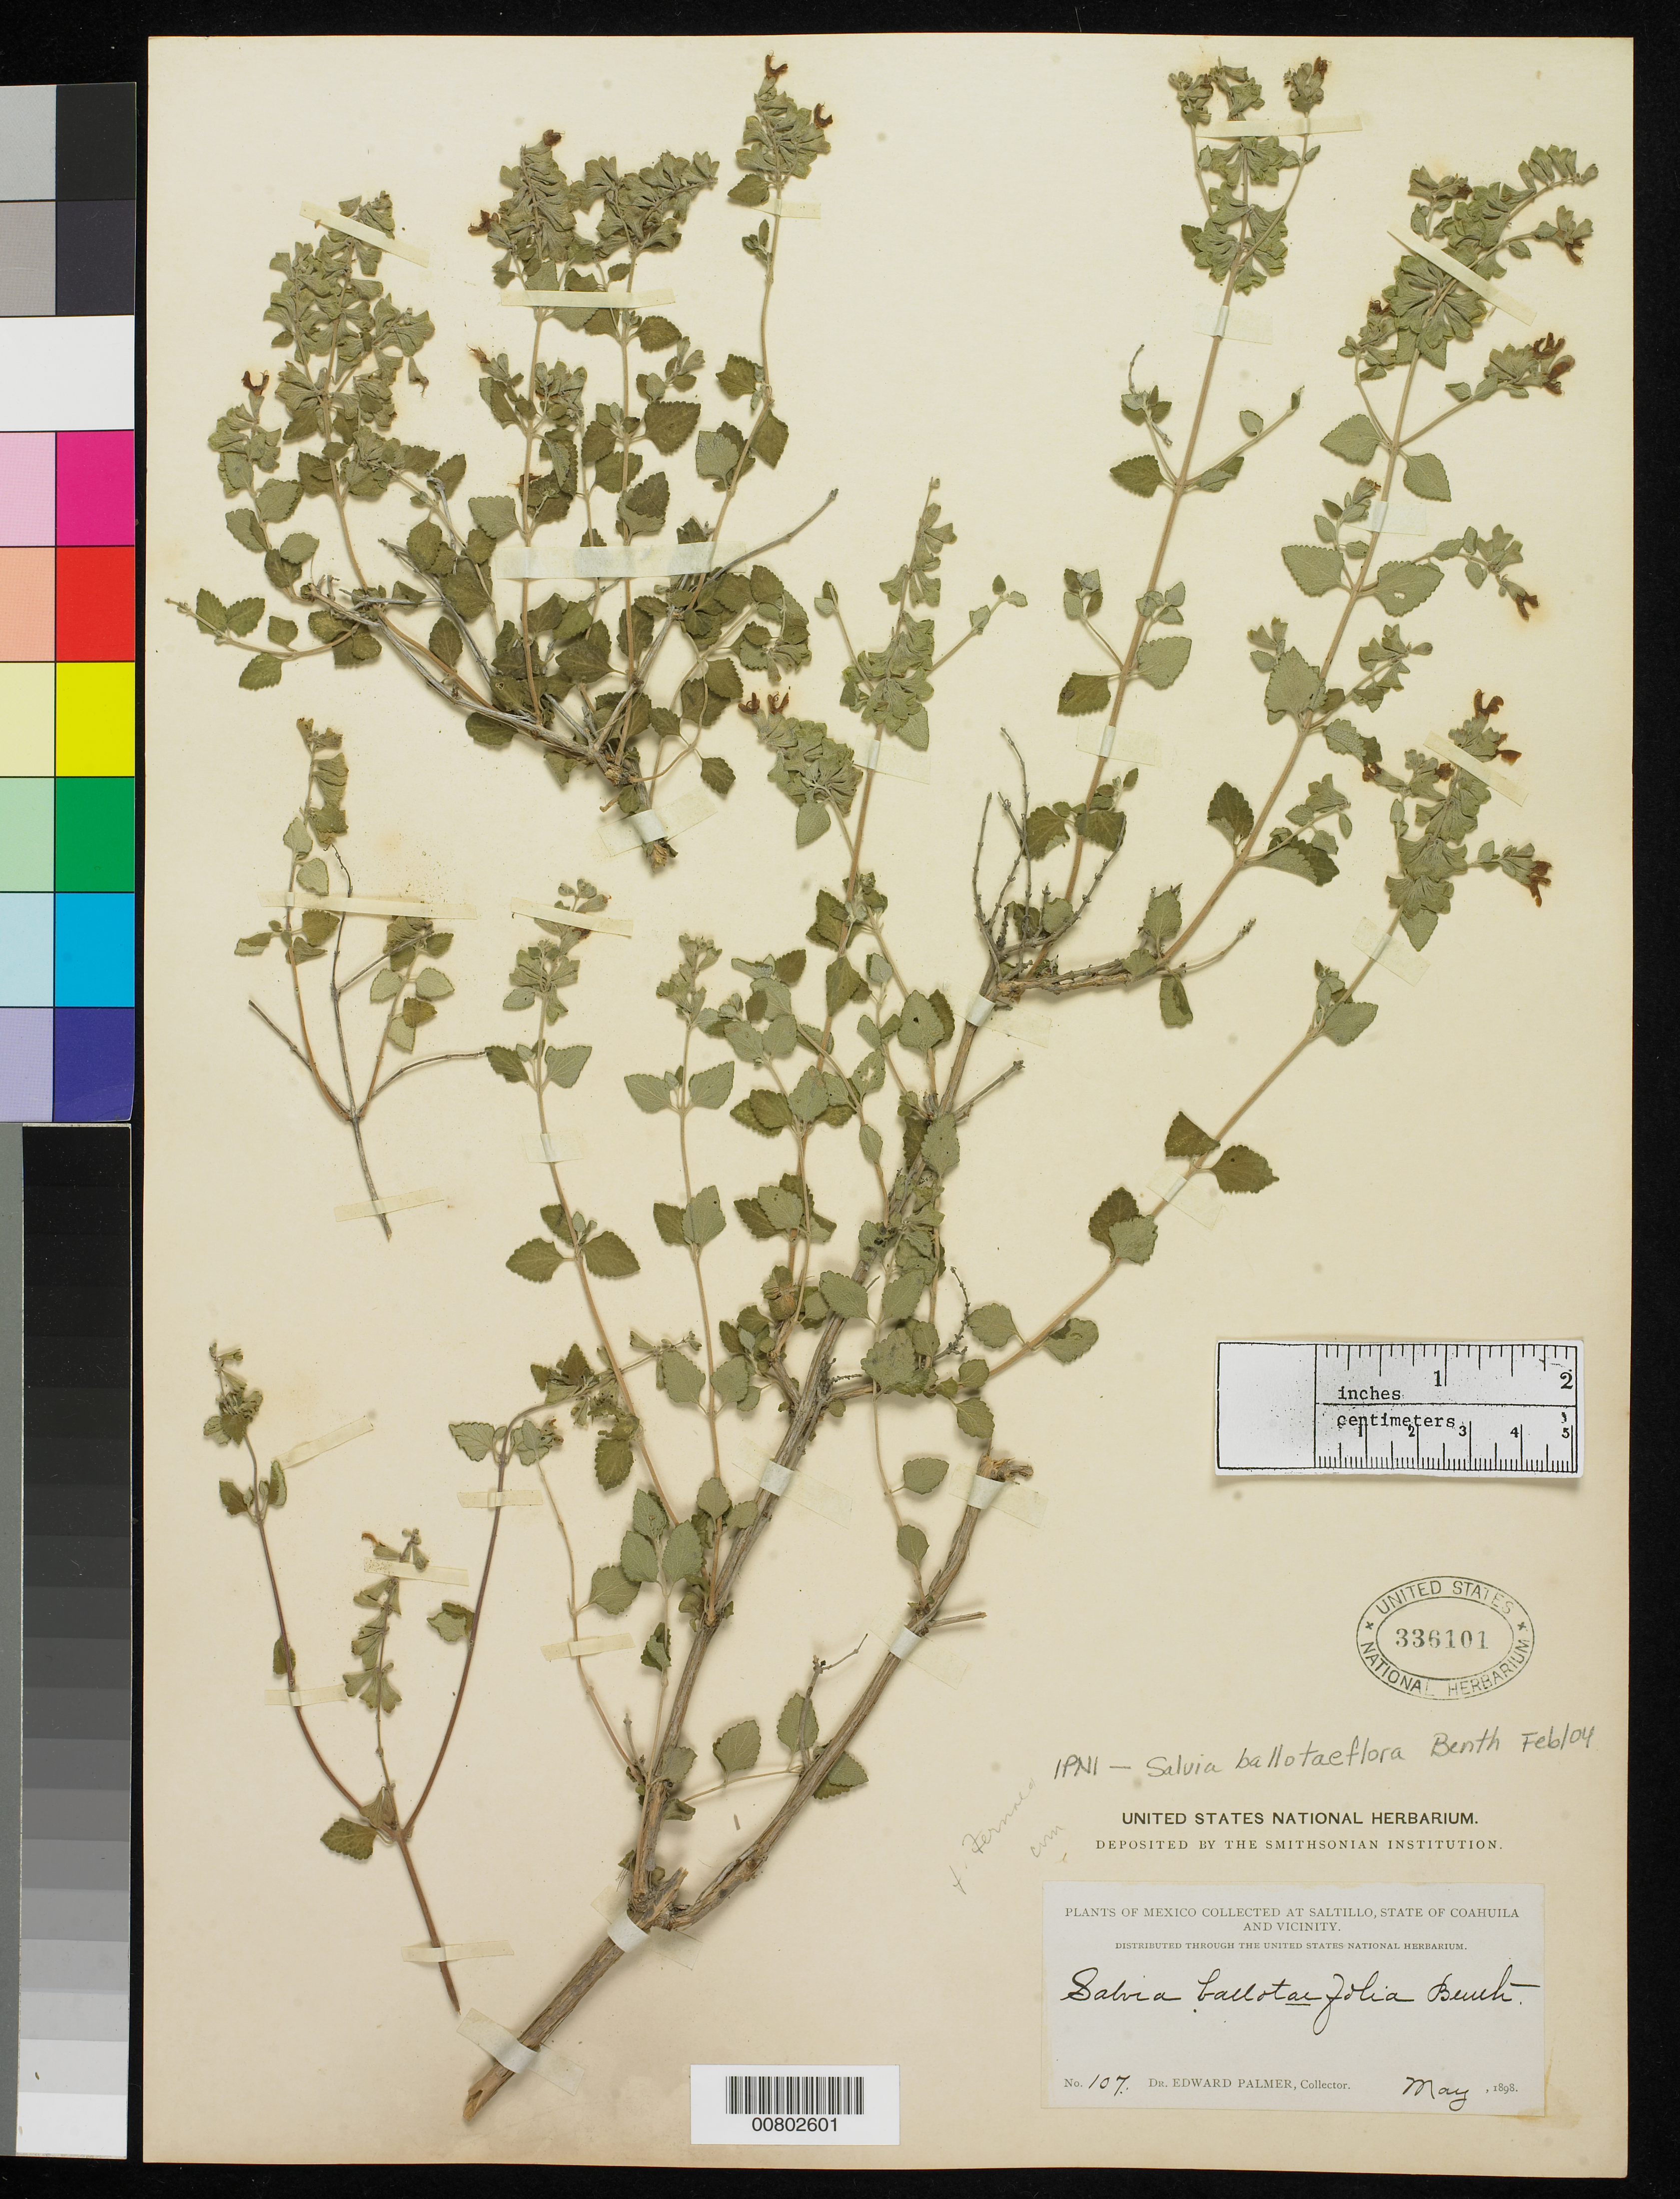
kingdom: Plantae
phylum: Tracheophyta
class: Magnoliopsida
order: Lamiales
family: Lamiaceae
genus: Salvia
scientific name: Salvia ballotiflora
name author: Benth.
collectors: E. Palmer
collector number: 107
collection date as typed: May 1898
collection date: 1898-05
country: Mexico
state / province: Coahuila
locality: Saltillo, Coahuila and vicinity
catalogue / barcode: US 336101